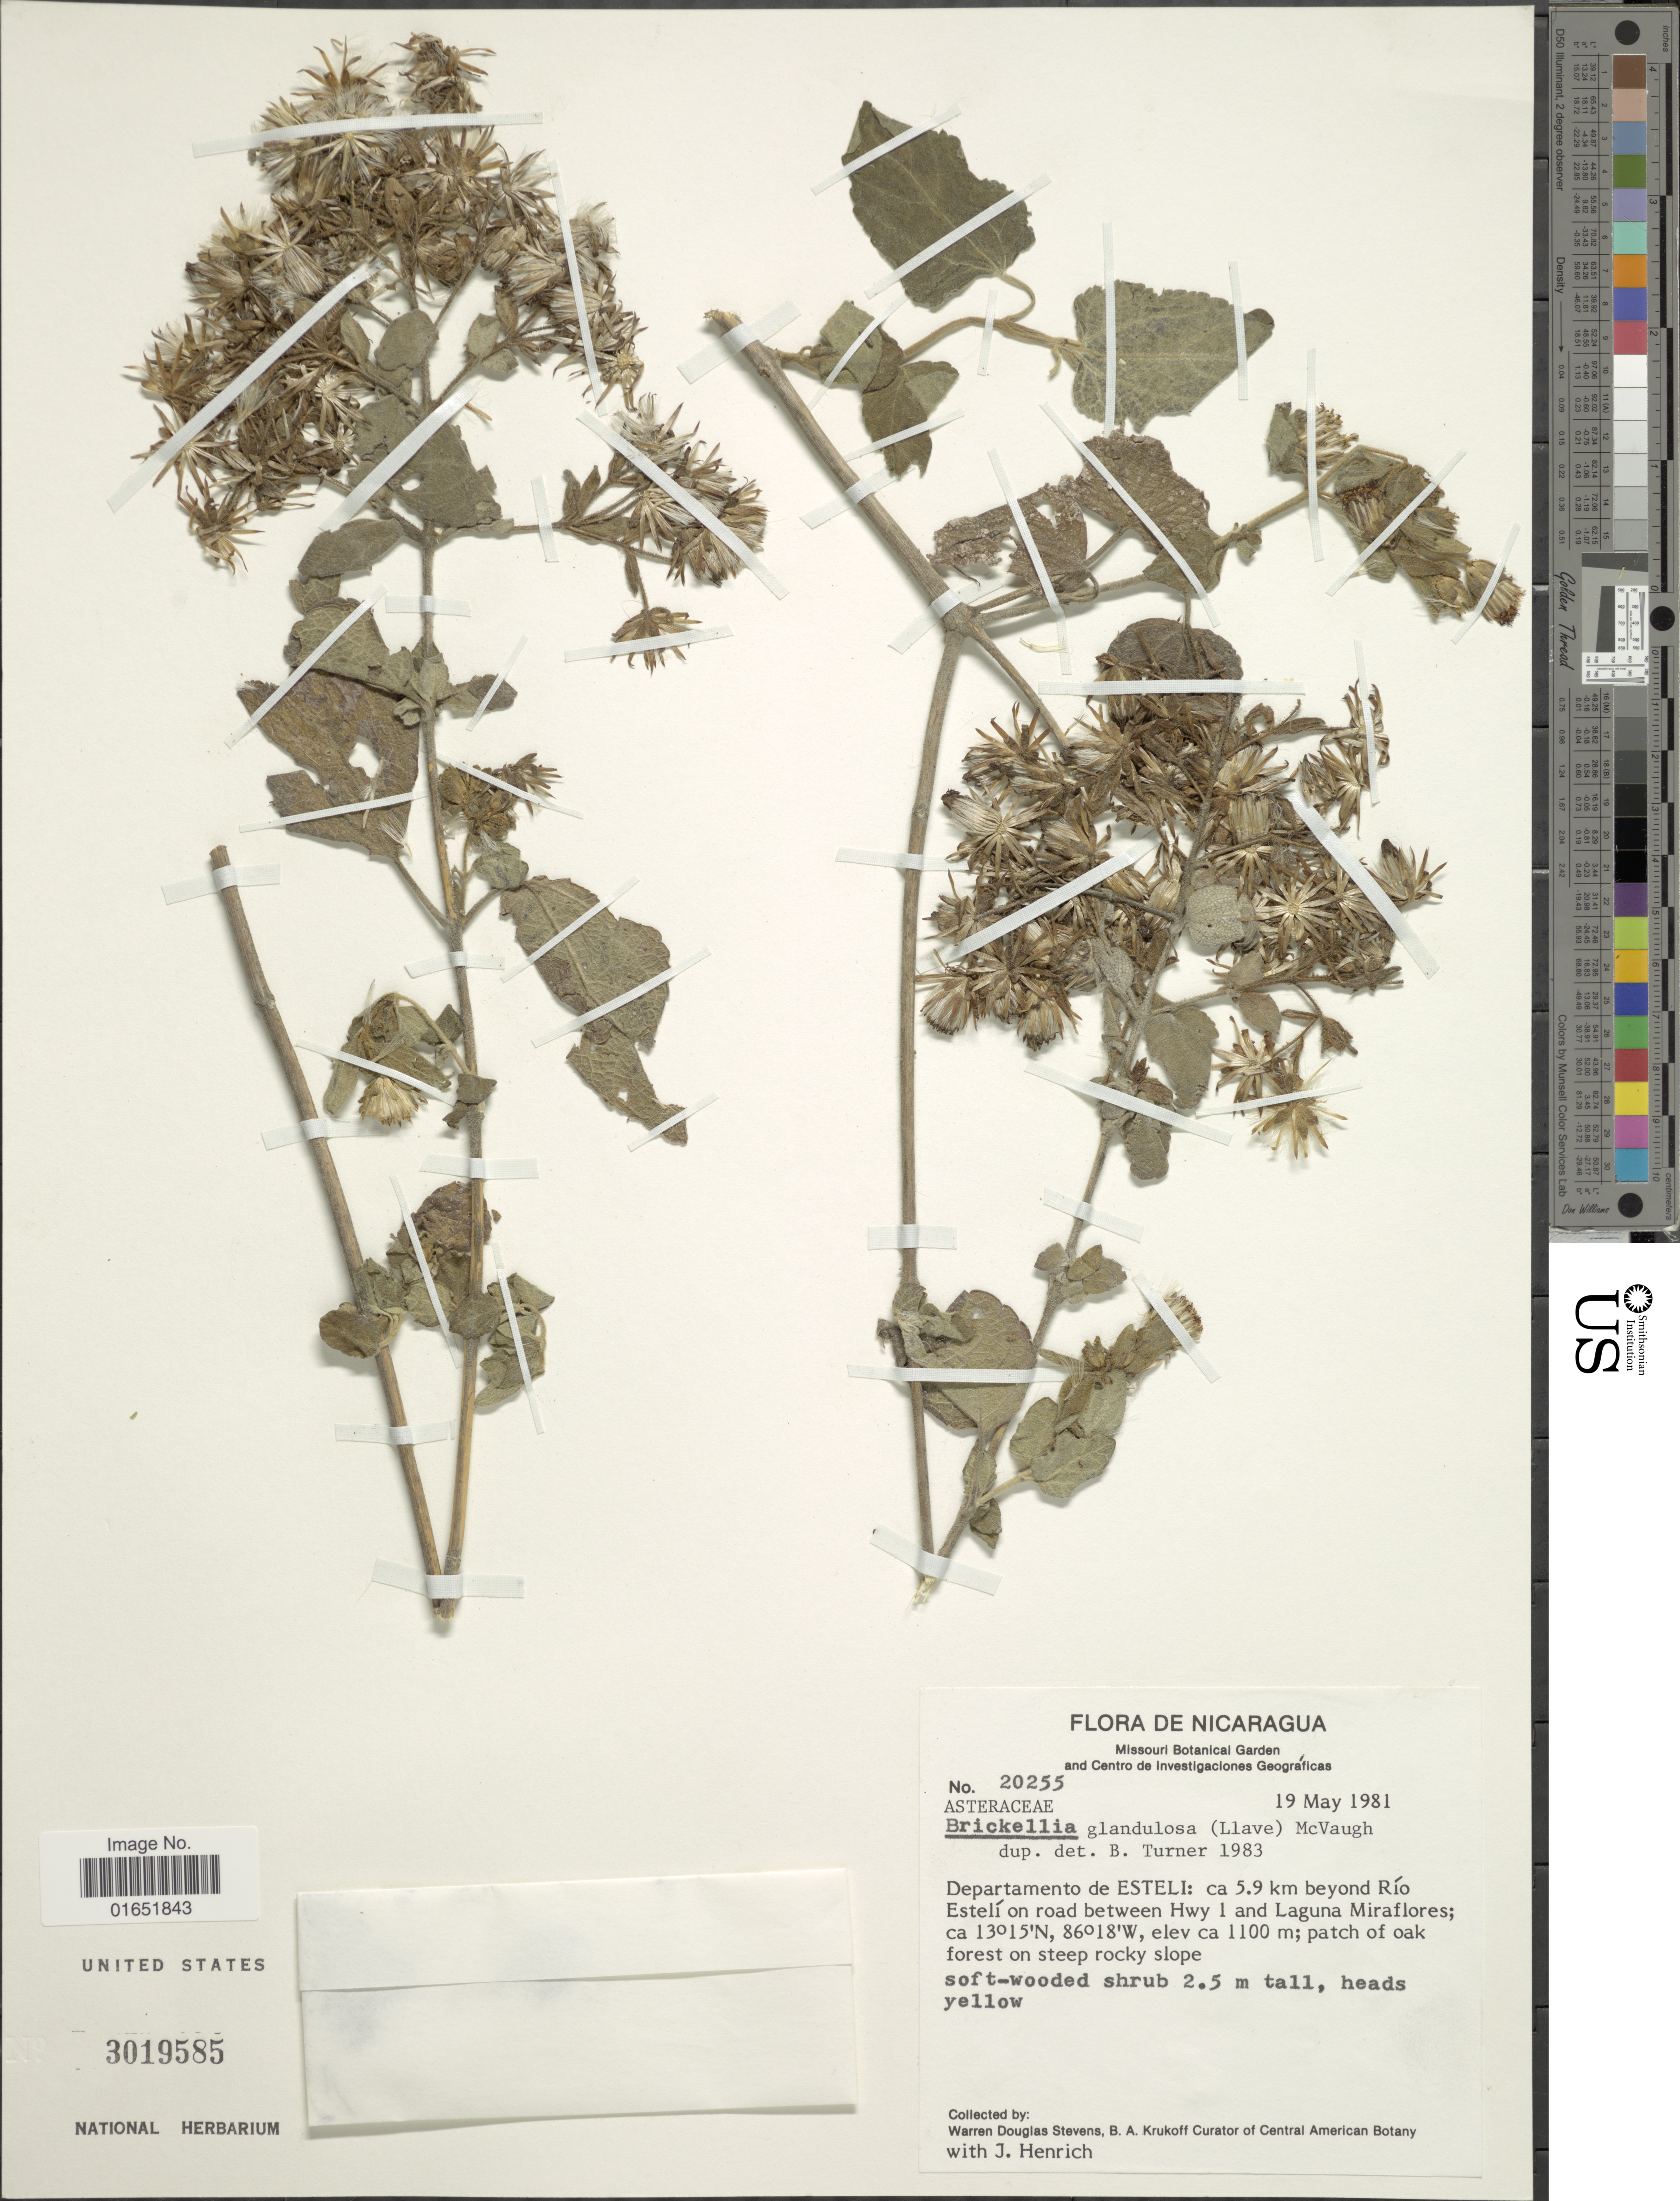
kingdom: Plantae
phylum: Tracheophyta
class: Magnoliopsida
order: Asterales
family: Asteraceae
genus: Brickellia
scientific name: Brickellia glandulosa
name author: (La Llave) McVaugh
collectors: W. D. Stevens, B. A. Krukoff & J. Henrich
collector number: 20255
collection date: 1981-05-19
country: Nicaragua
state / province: Esteli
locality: Departamento de Esteli: ca 5.9 km beyond Río Estelí on road between Hwy 1 and Laguna Miraflores; patch of oak forest on steep rocky slope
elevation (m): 1100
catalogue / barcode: US 3019585